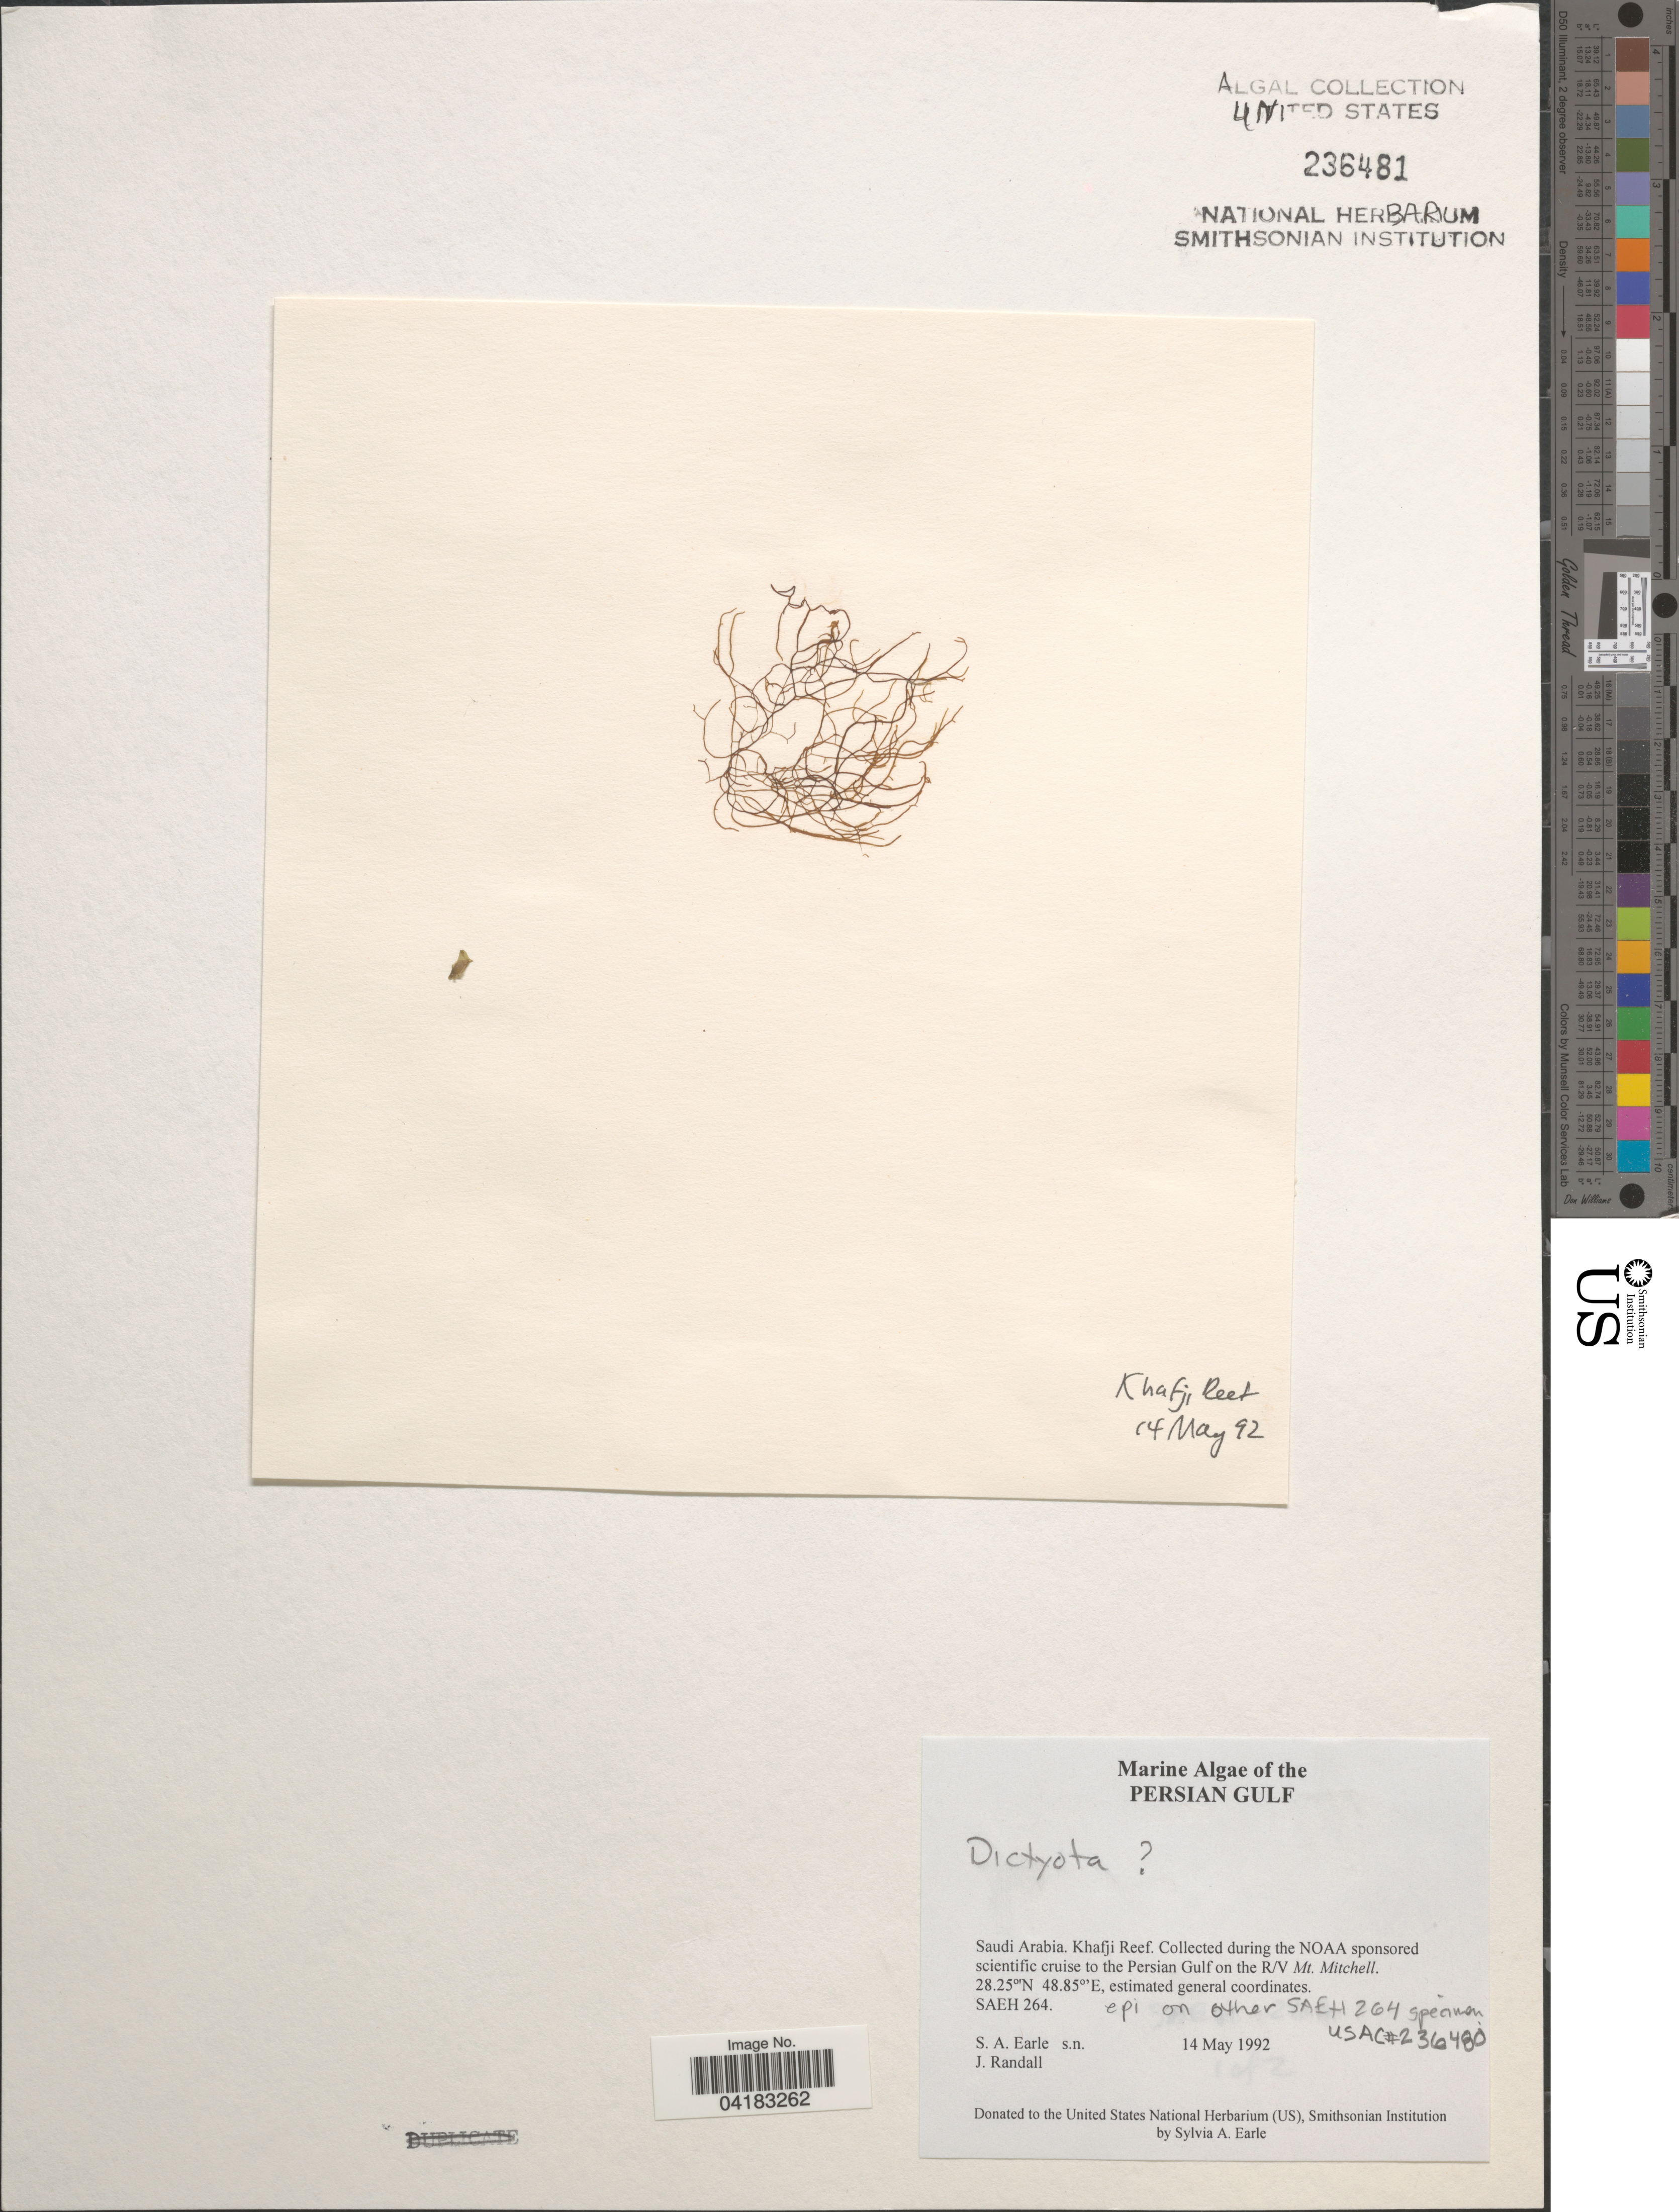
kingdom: Chromista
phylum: Ochrophyta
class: Phaeophyceae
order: Dictyotales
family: Dictyotaceae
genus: Dictyota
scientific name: Dictyota sp.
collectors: S. A. Earle & J. Randall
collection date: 1992-05-14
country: Saudi Arabia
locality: Persian Gulf. Khafji Reef. Scientific cruise to the Persian Gulf on the R/V Mt. Mitchell.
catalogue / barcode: US 236481